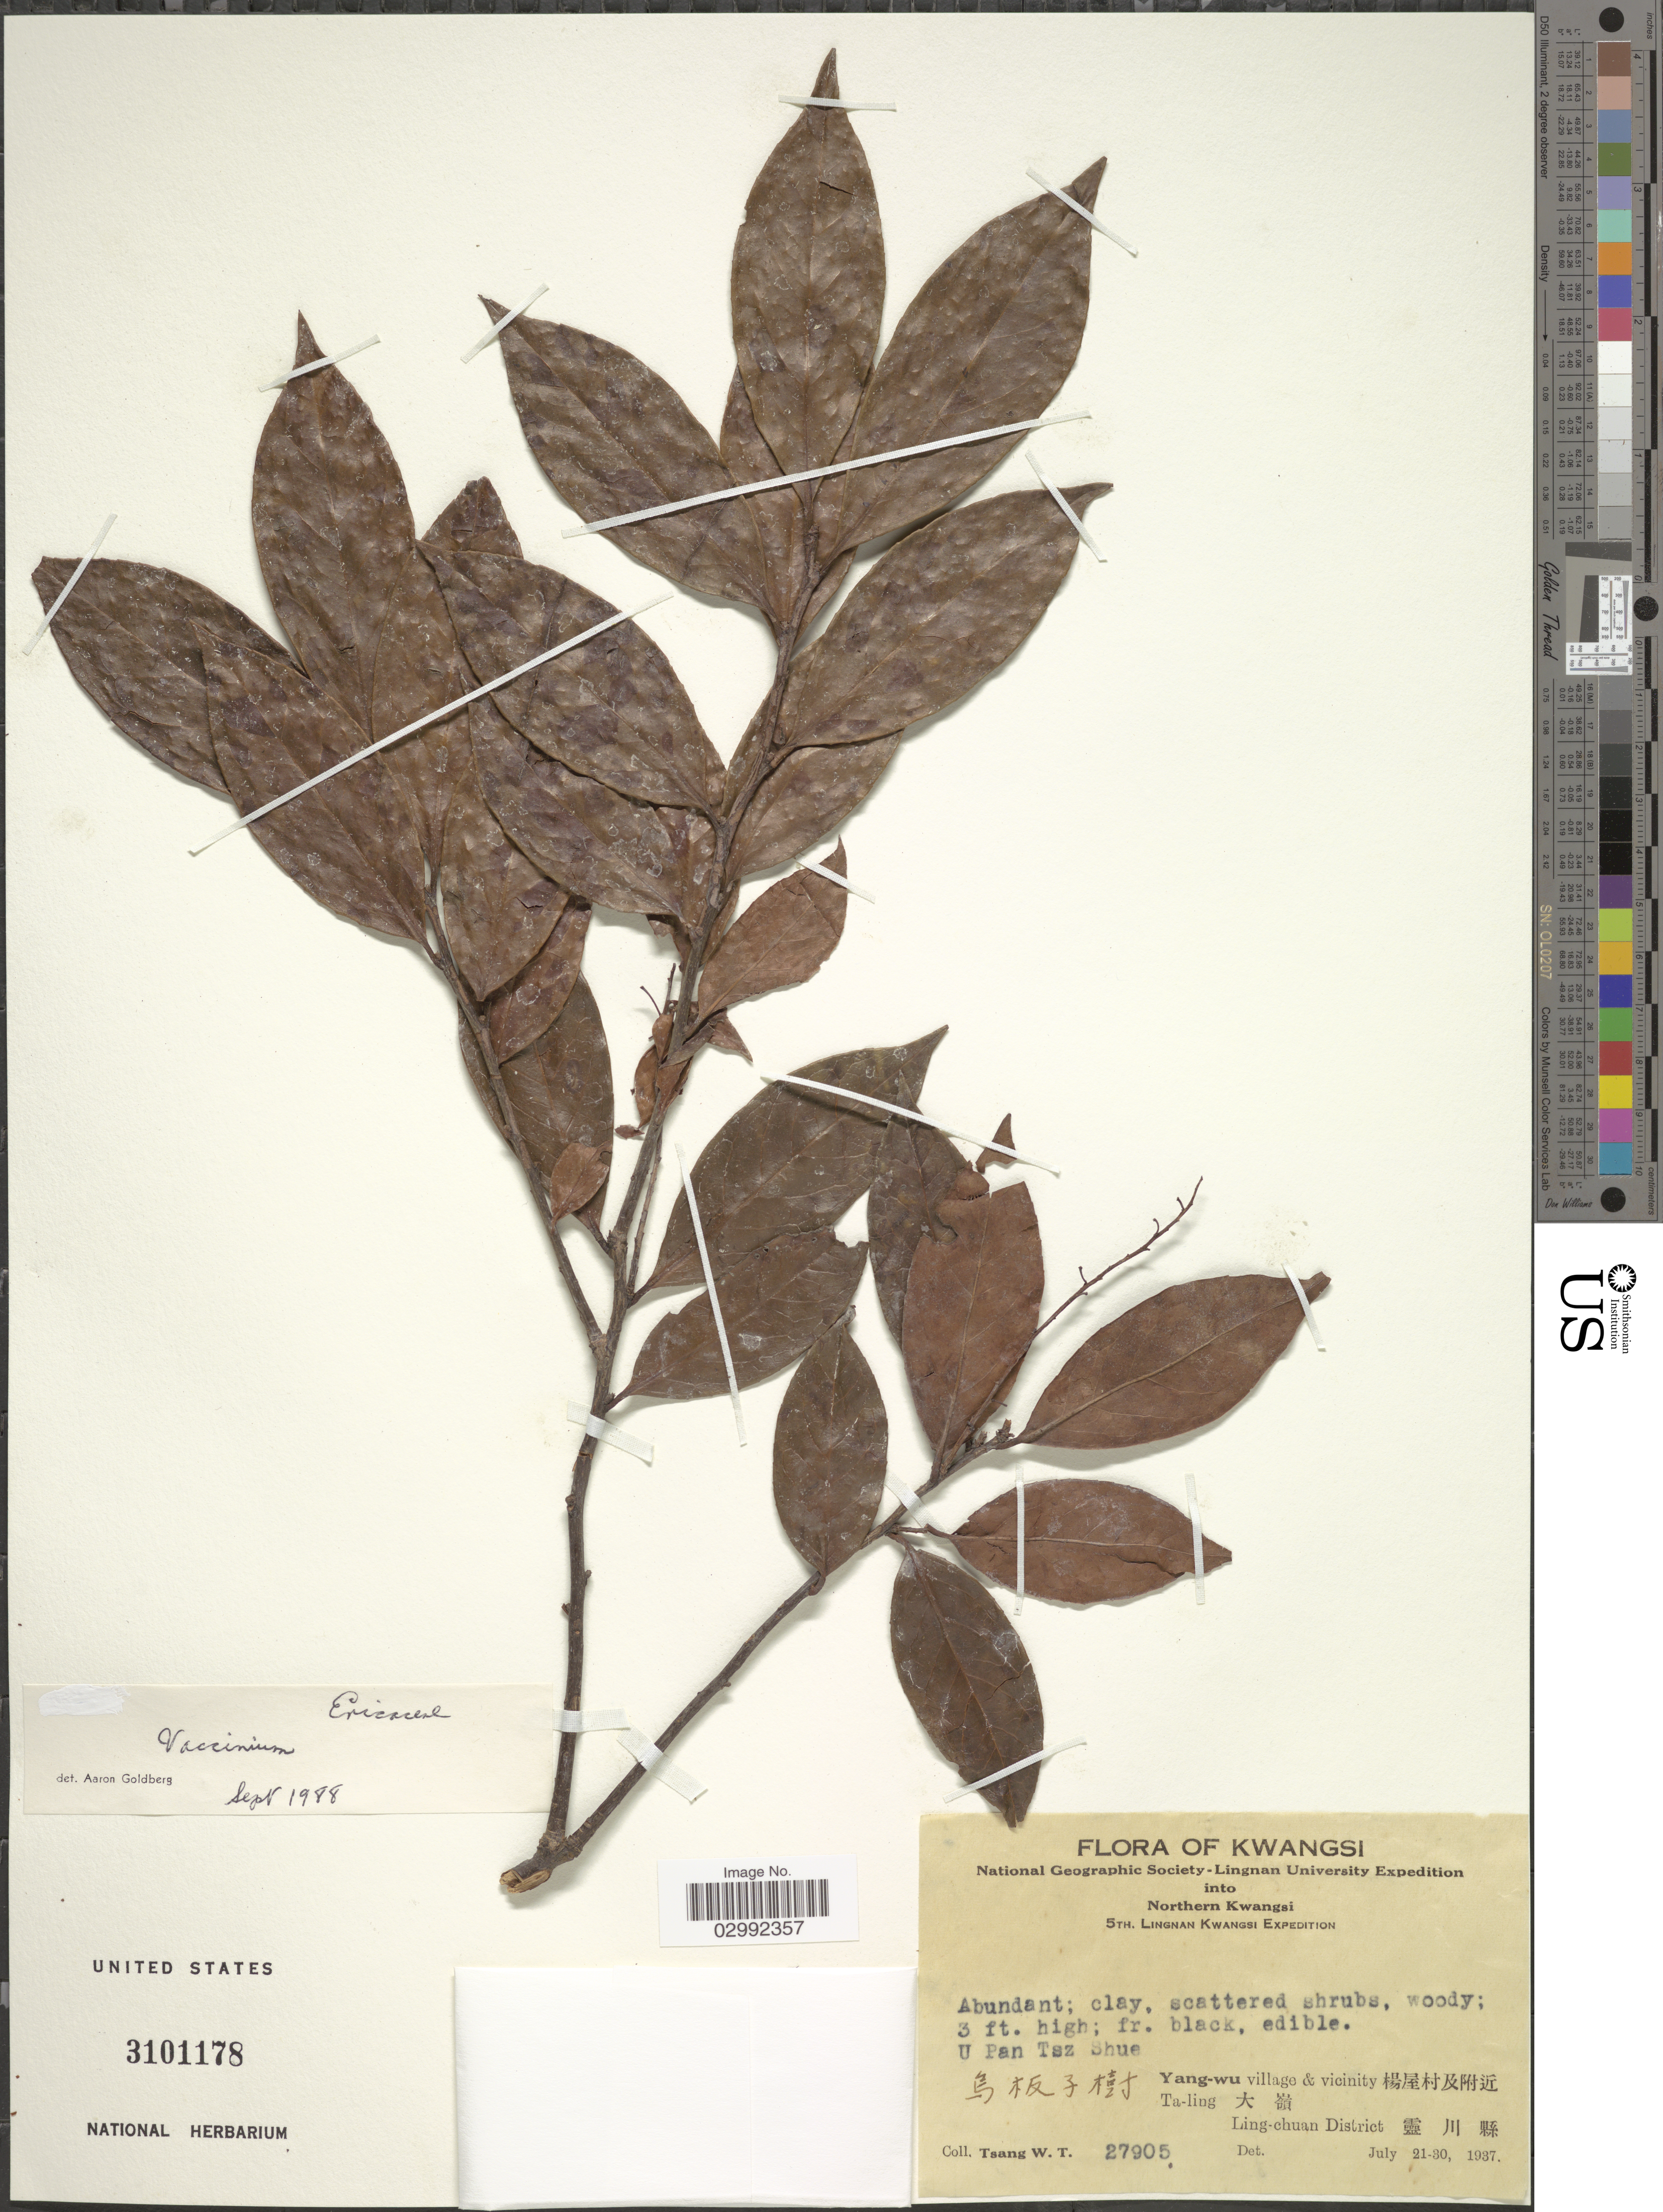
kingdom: Plantae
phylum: Tracheophyta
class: Magnoliopsida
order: Ericales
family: Ericaceae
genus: Vaccinium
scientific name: Vaccinium sp.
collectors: W. T. Tsang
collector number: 27905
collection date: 1937-07-21/1937-07-30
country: China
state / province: Guangxi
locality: Kwangsi.Northern Kwangsi. U Pan Tsz Shue. Yang-wu village & vicinity Ta-ling Ling-chuan District .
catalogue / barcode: US 3101178